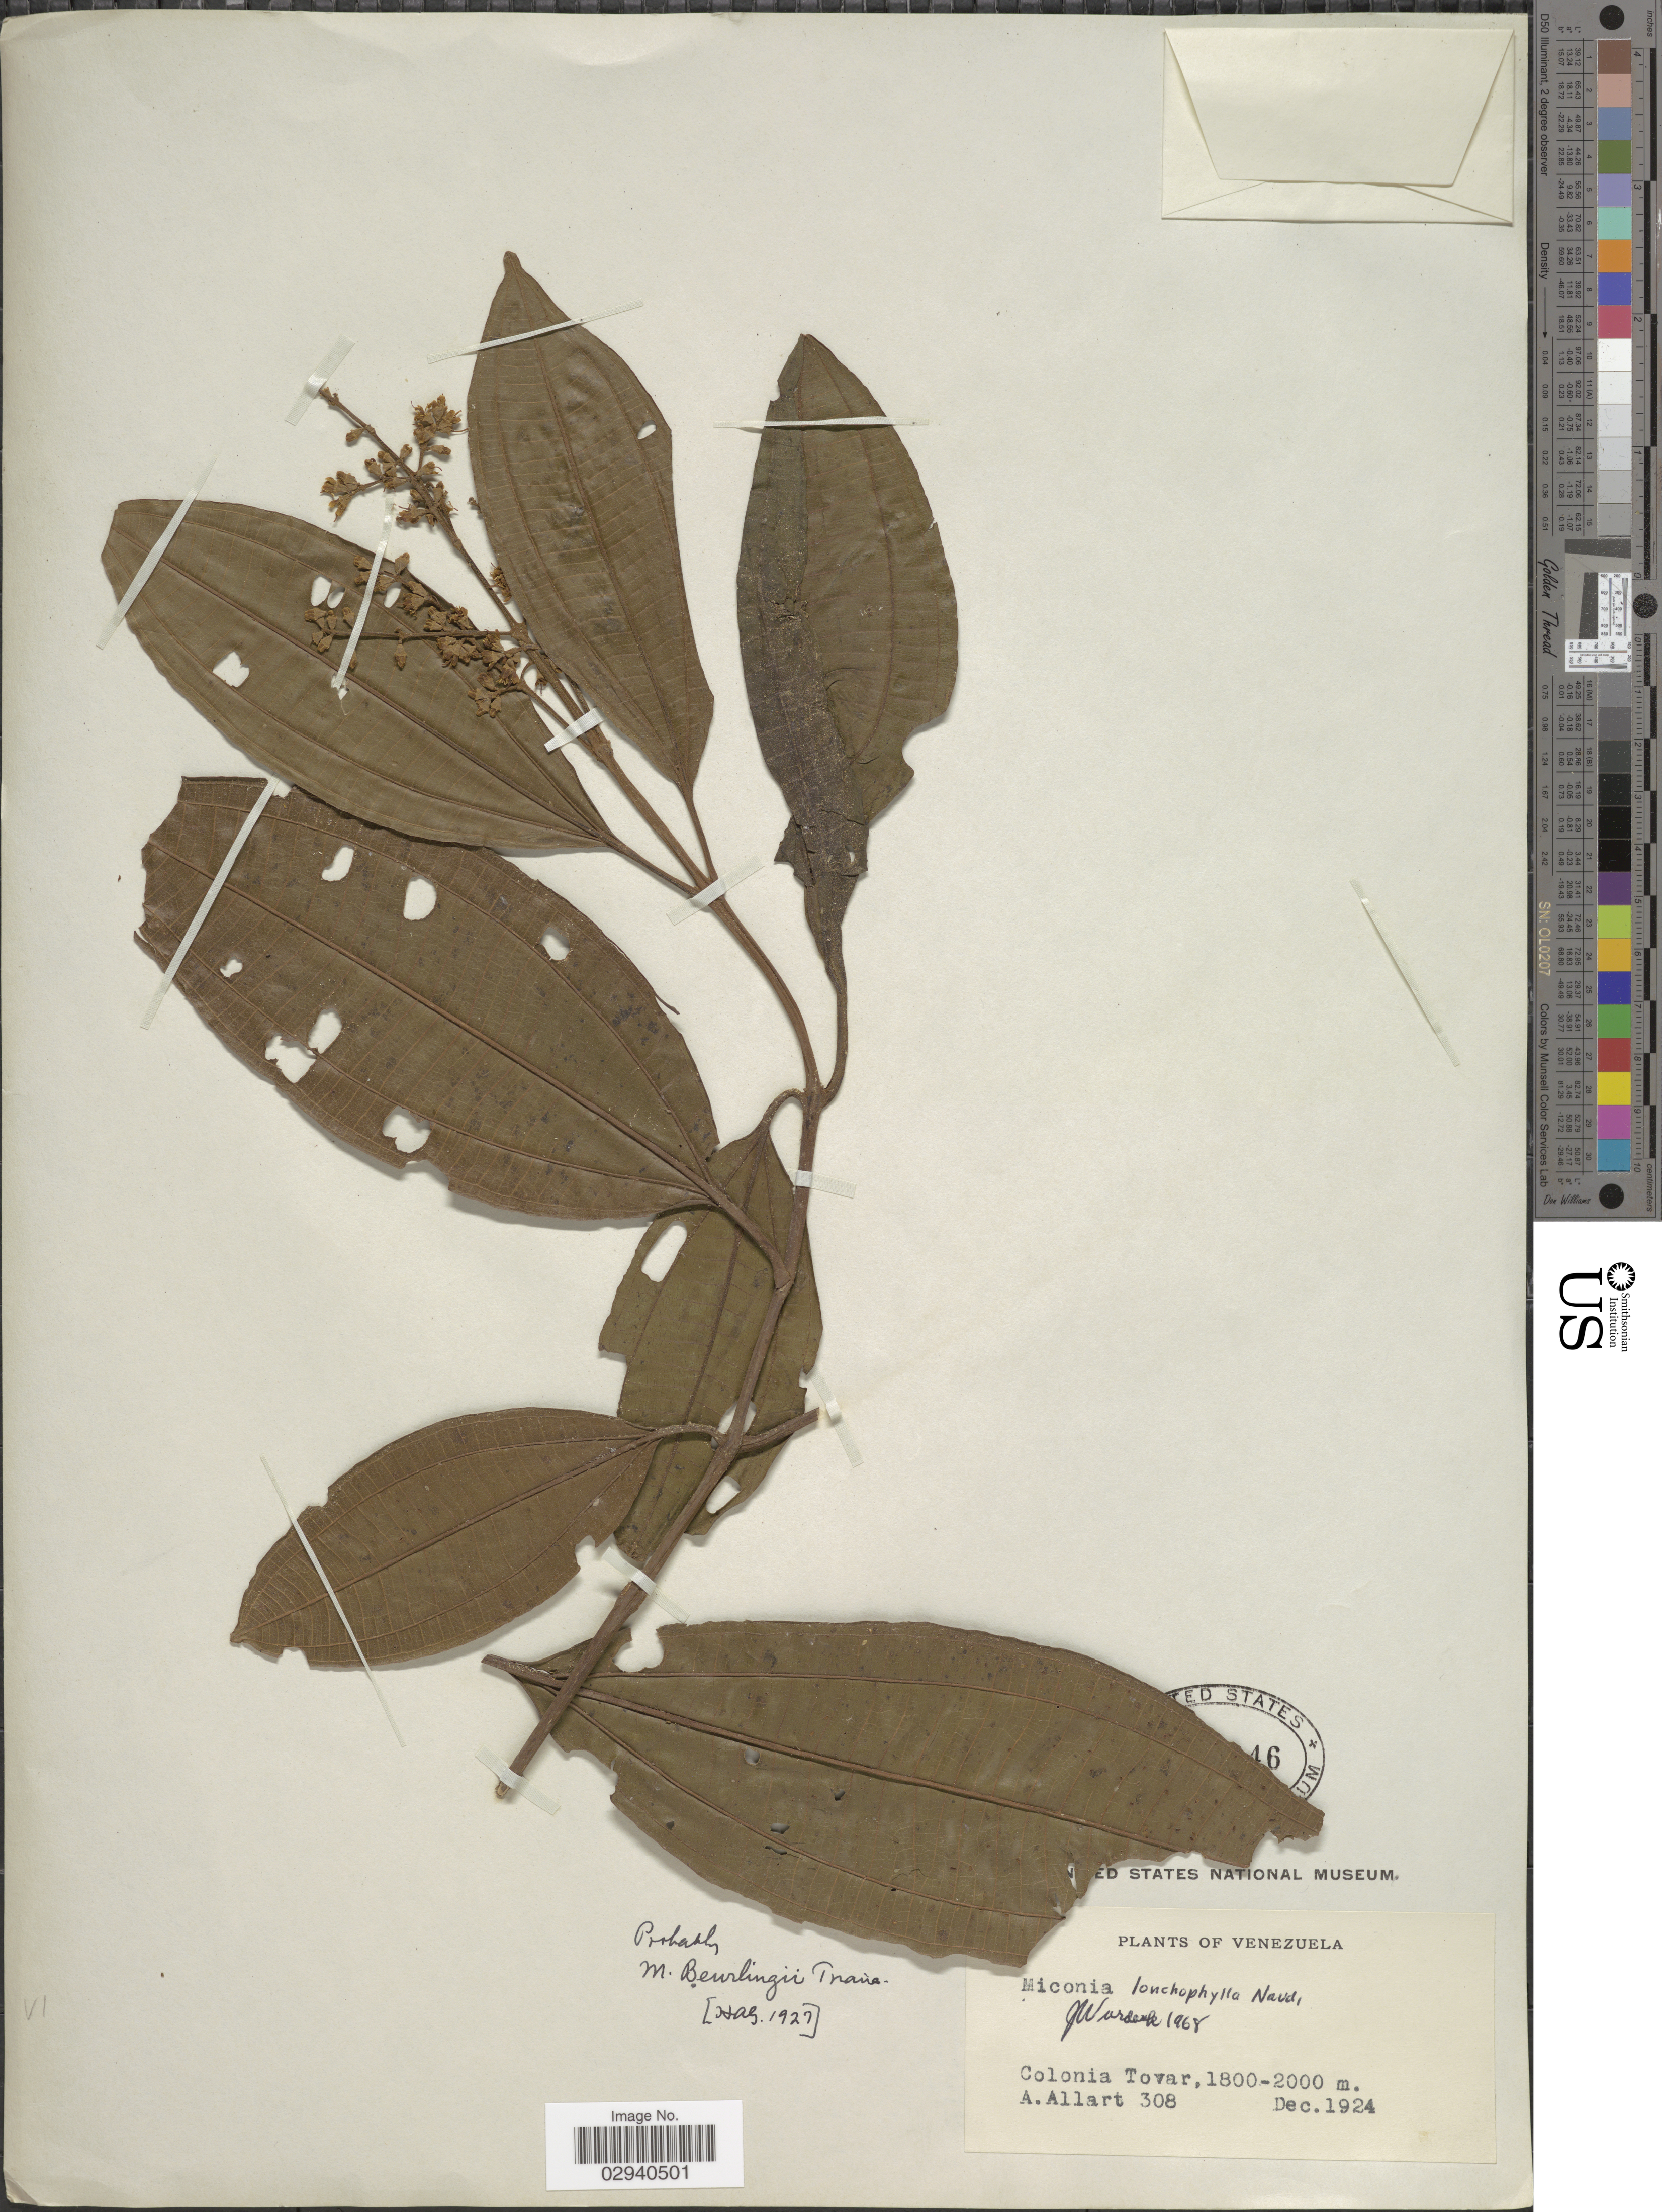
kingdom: Plantae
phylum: Tracheophyta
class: Magnoliopsida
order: Myrtales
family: Melastomataceae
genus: Miconia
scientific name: Miconia lonchophylla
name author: Naudin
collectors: A. Allart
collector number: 308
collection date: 1924-12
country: Venezuela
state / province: Aragua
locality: Colonia Tovar.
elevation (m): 1800